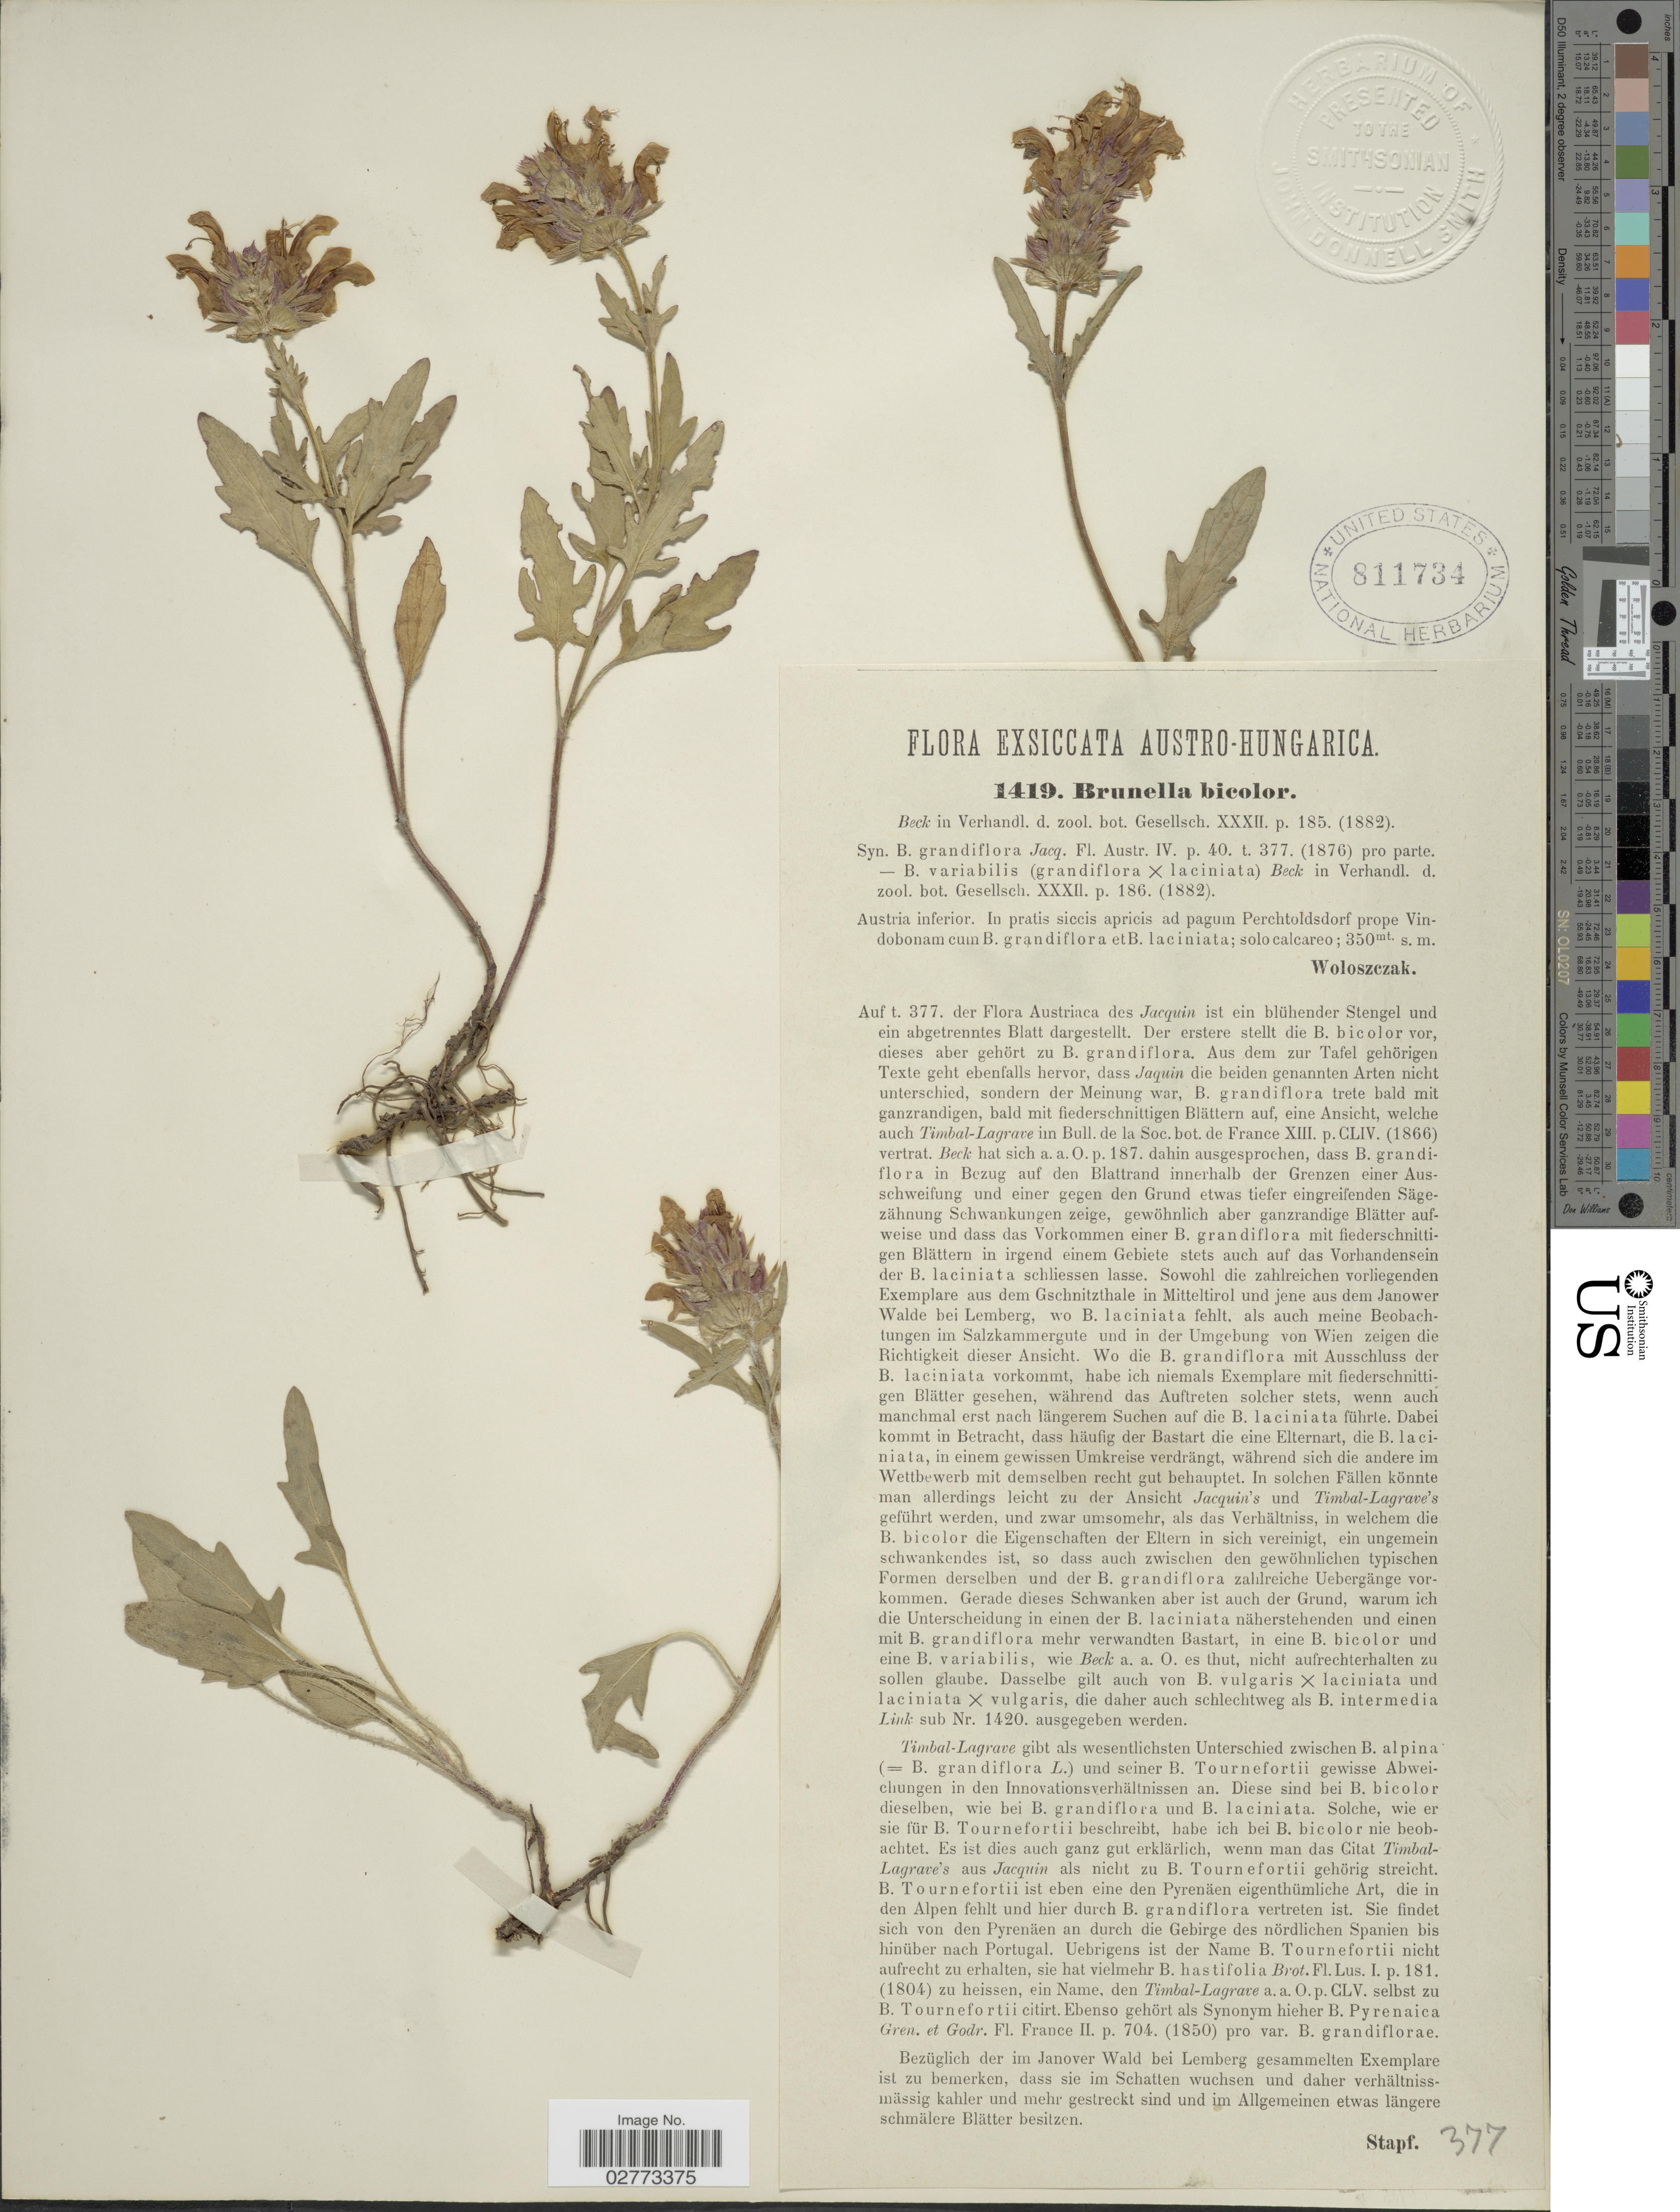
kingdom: Plantae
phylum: Tracheophyta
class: Magnoliopsida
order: Lamiales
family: Lamiaceae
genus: Prunella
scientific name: Prunella bicolor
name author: Noronha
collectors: Woloszczak, E.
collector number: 1419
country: Austria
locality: Austro-Hungarica. Austria inferior. In pratis siccis apricis ad pagun Perchtoldsdorf prope Vindobonam.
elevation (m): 350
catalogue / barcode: US 811734